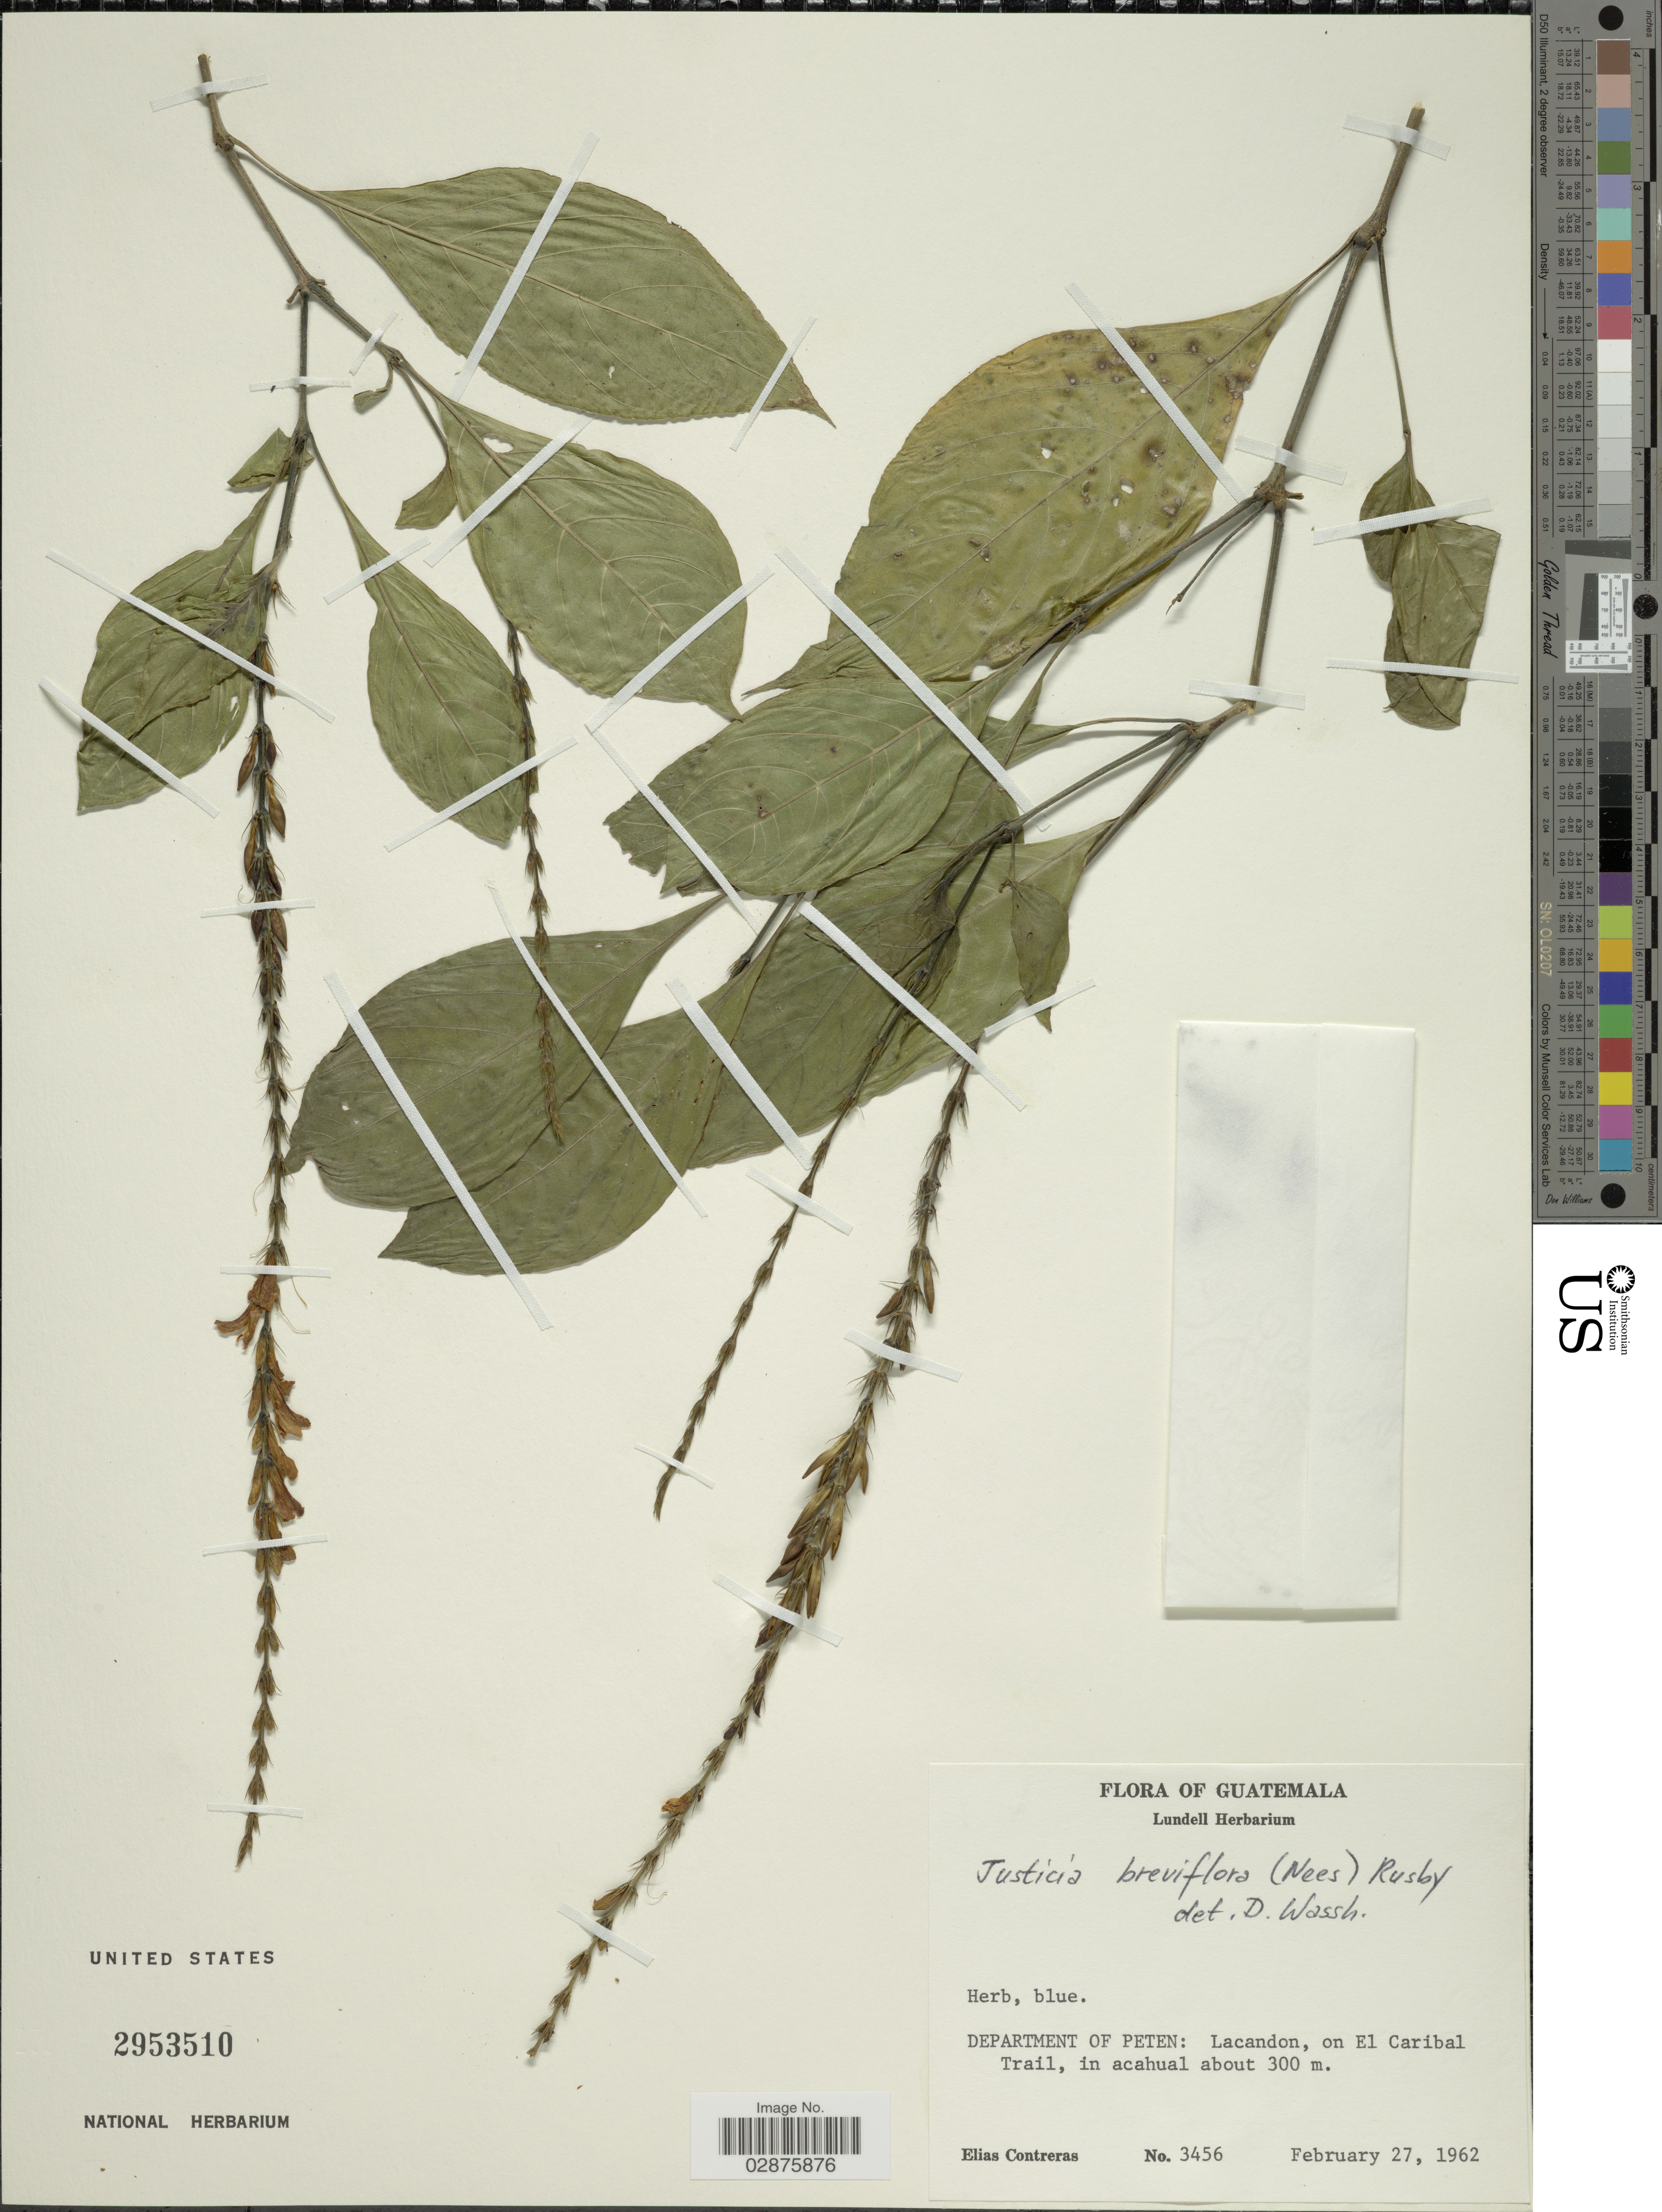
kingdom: Plantae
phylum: Tracheophyta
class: Magnoliopsida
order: Lamiales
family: Acanthaceae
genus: Justicia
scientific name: Justicia breviflora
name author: (Nees) Rusby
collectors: E. Contreras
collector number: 3456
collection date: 1962-02-27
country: Guatemala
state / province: El Petén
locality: Department of Peten, Lacandon, on El Caribal Trail, in acahual.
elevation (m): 300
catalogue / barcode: US 2953510